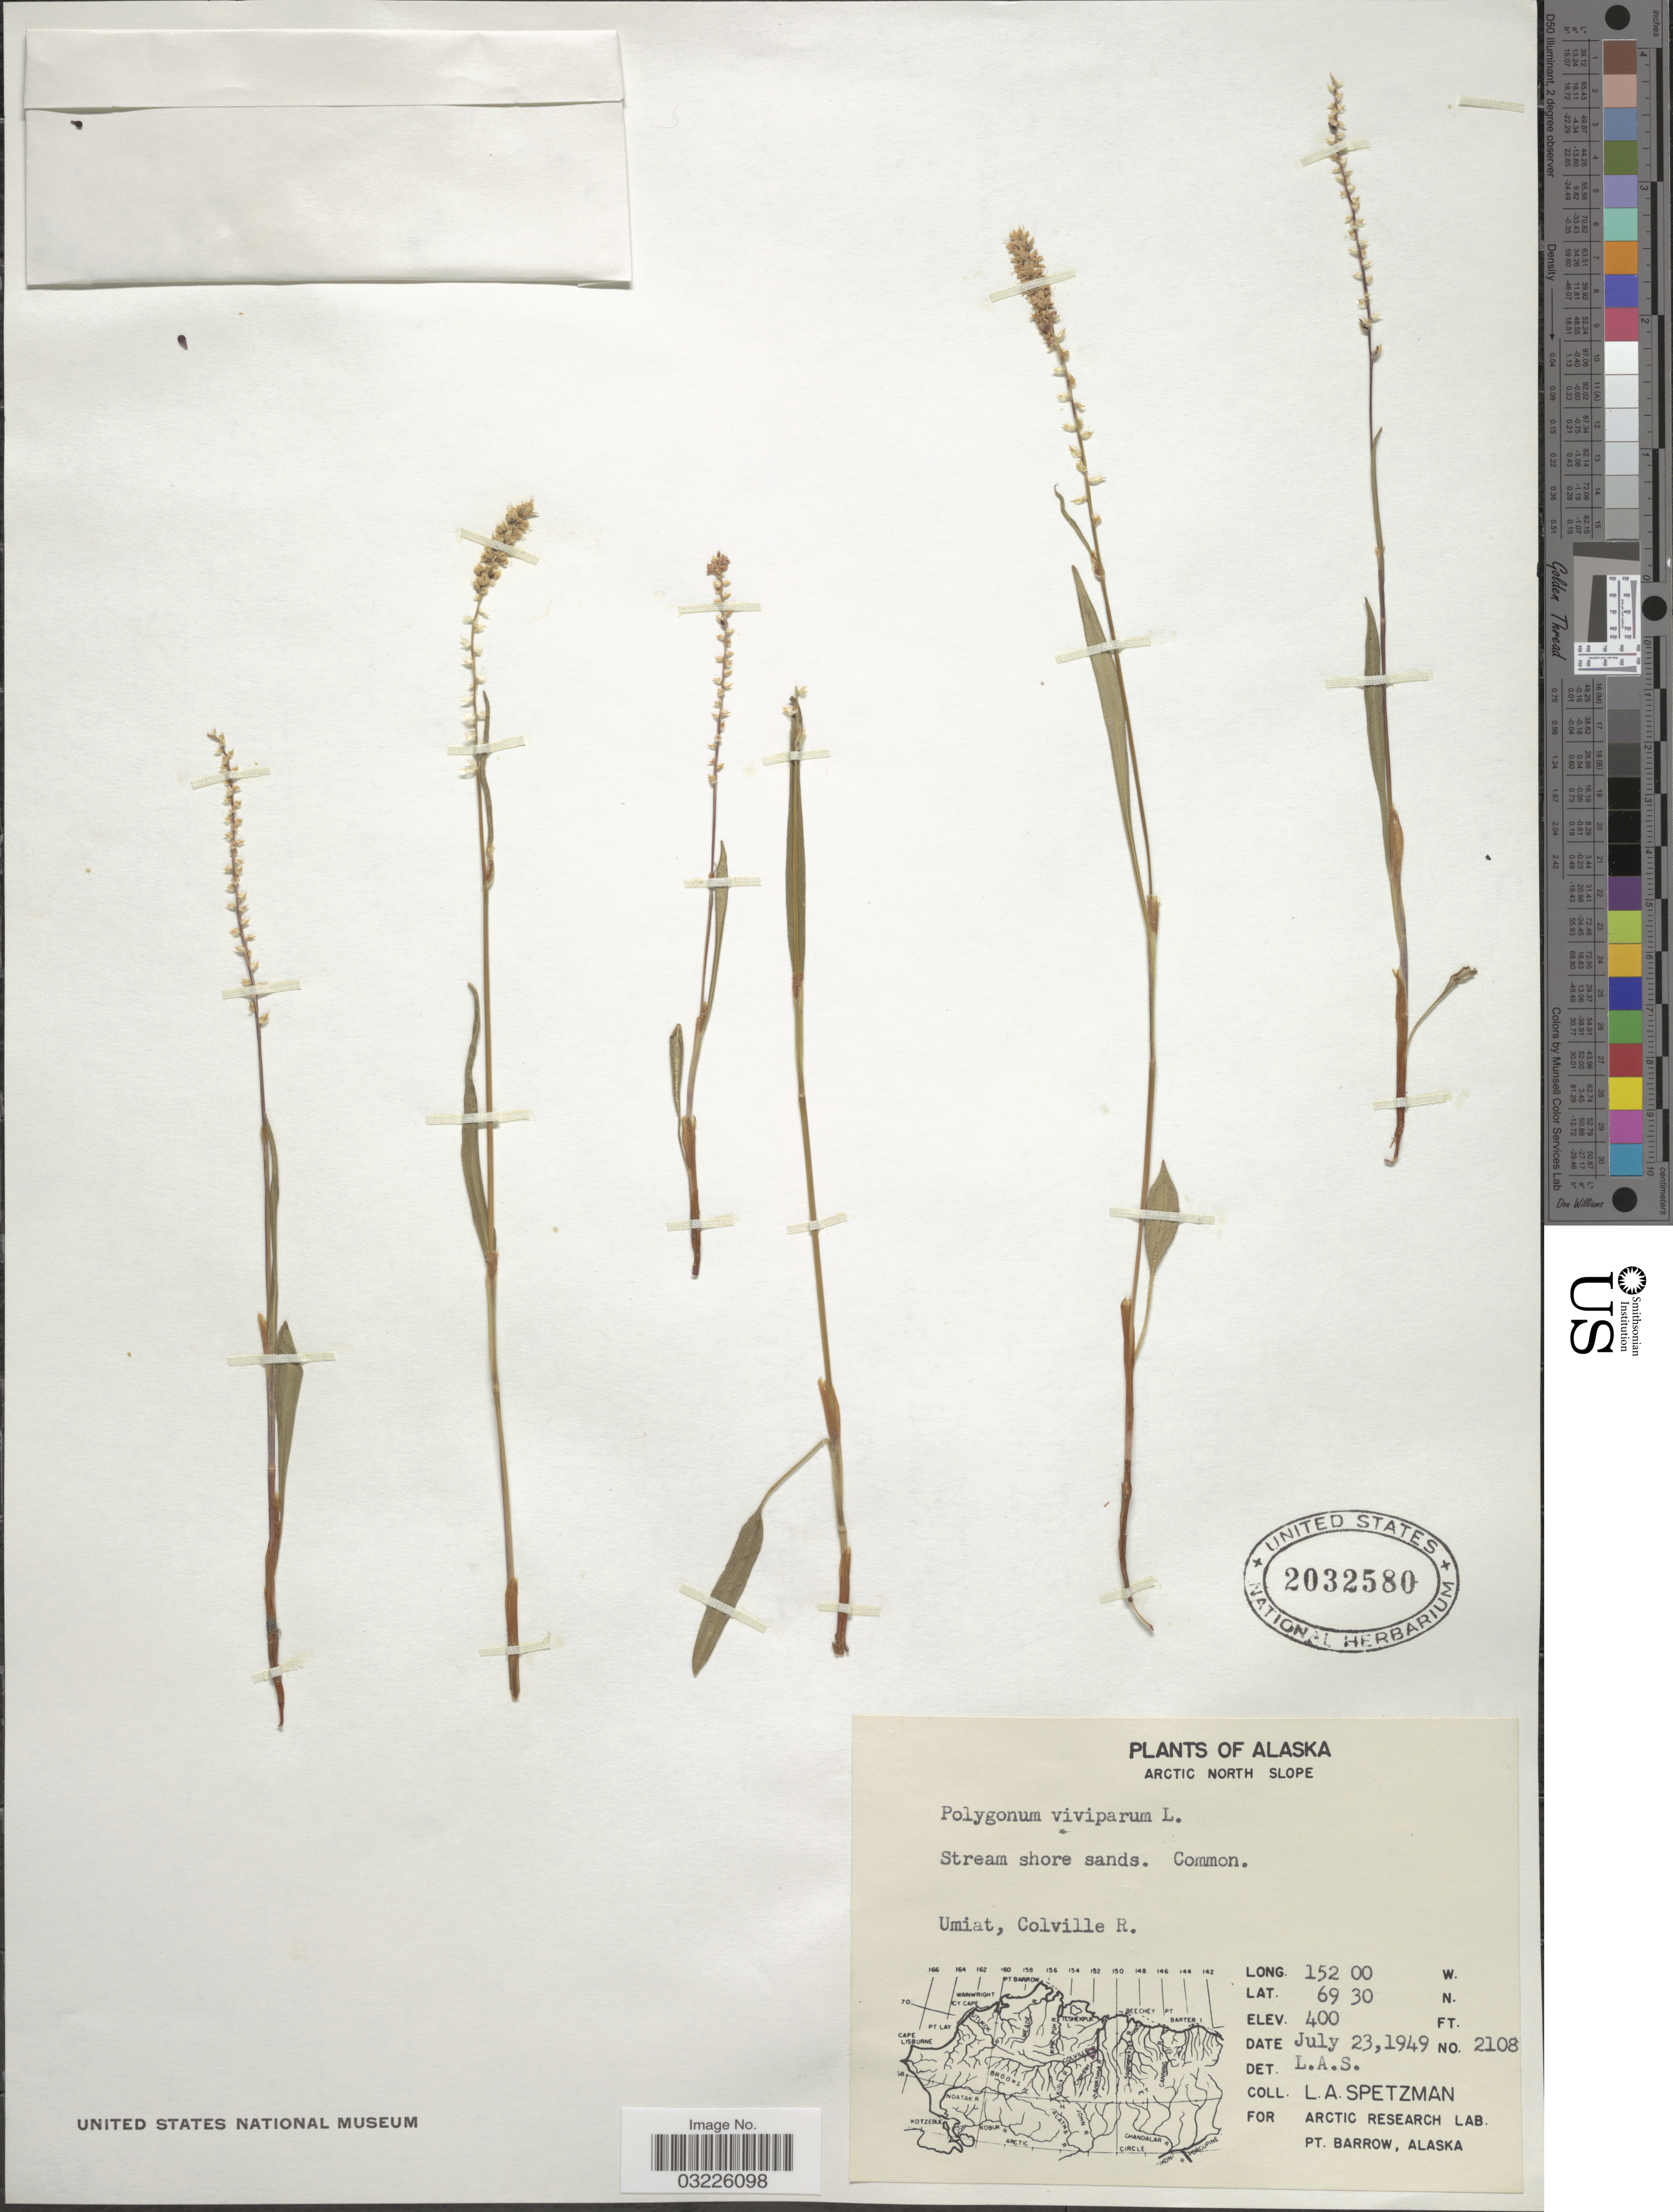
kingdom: Plantae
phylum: Tracheophyta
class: Magnoliopsida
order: Caryophyllales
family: Polygonaceae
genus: Bistorta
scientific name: Bistorta vivipara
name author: (L.) Delarbre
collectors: L. Spetzman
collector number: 2108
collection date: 1949-07-23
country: United States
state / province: Alaska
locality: Arctic North Slope. Umiat, Colville R.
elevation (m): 122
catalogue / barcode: US 2032580